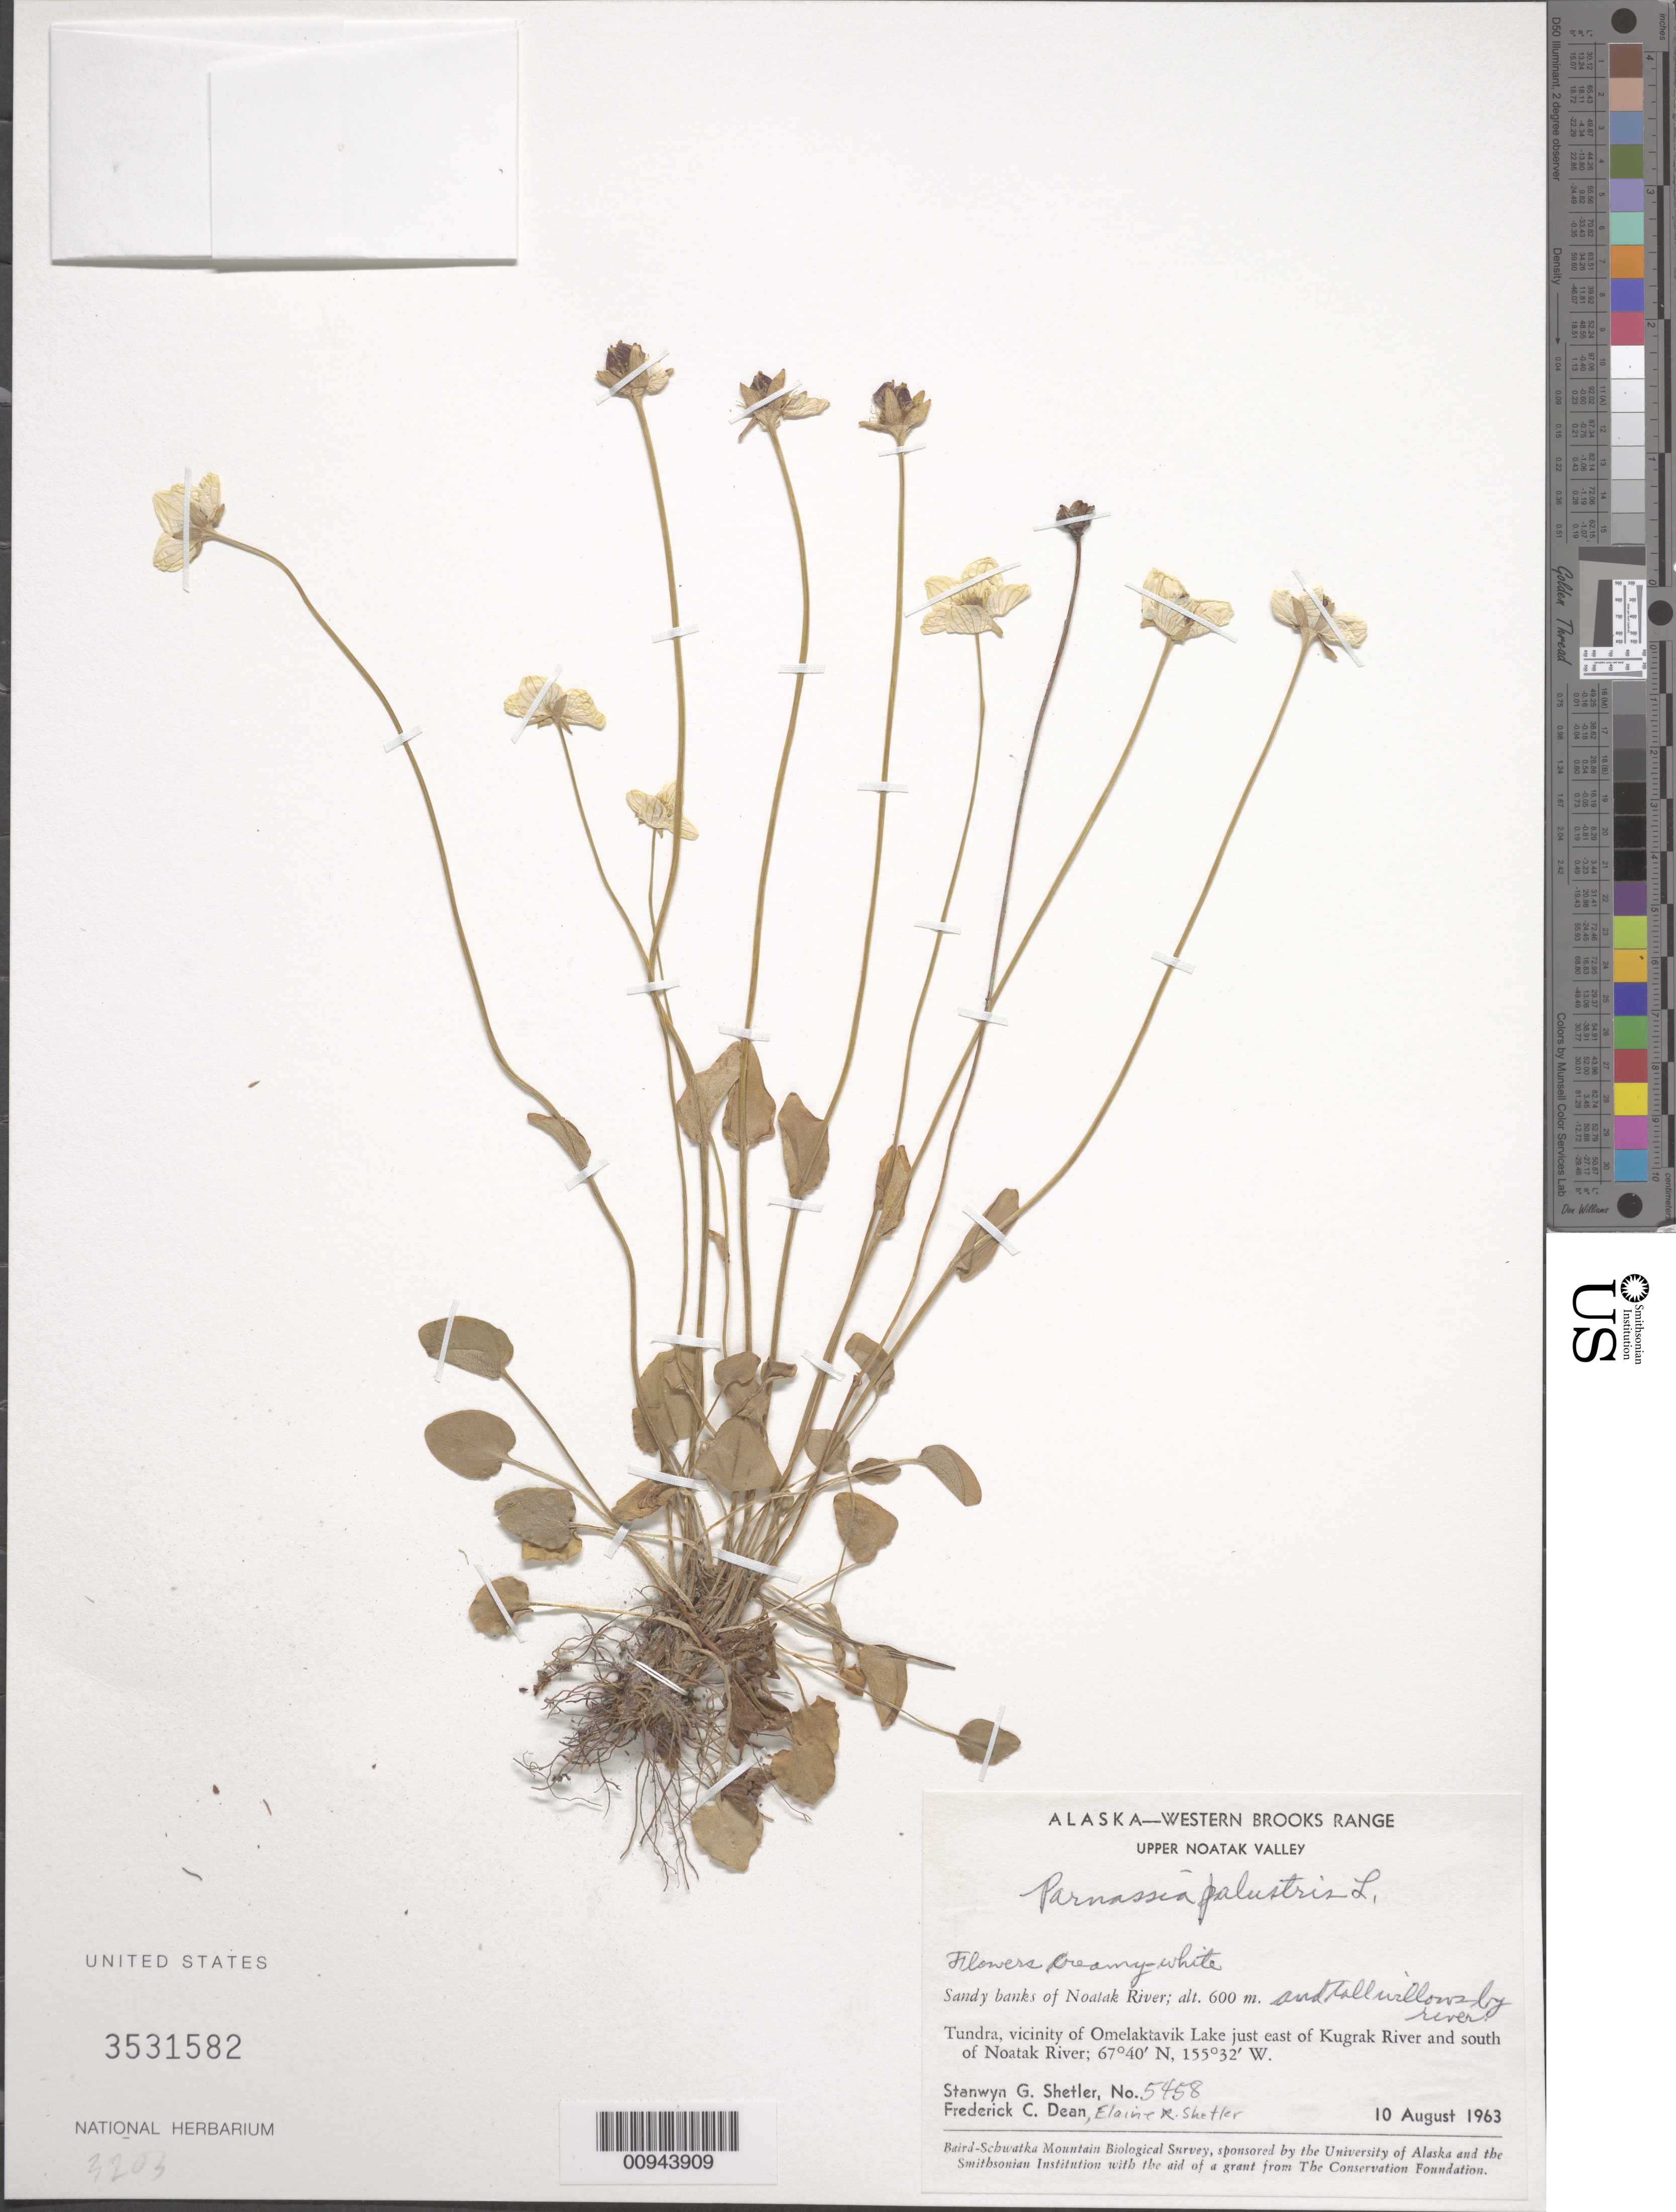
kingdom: Plantae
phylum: Tracheophyta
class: Magnoliopsida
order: Celastrales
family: Parnassiaceae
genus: Parnassia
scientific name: Parnassia palustris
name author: L.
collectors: S. Shetler, F. C. Dean & E. R. Shetler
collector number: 5458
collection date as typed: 10 Aug 1963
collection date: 1963-08-10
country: United States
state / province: Alaska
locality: Vicinity of Omelaktavik Lake just east of Kugrak River and south of Noatak River. Western Brooks Range, Upper Noatak Valley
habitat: Tundra. Sandy banks of Noatak River and tall willows by river.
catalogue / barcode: US 3531582